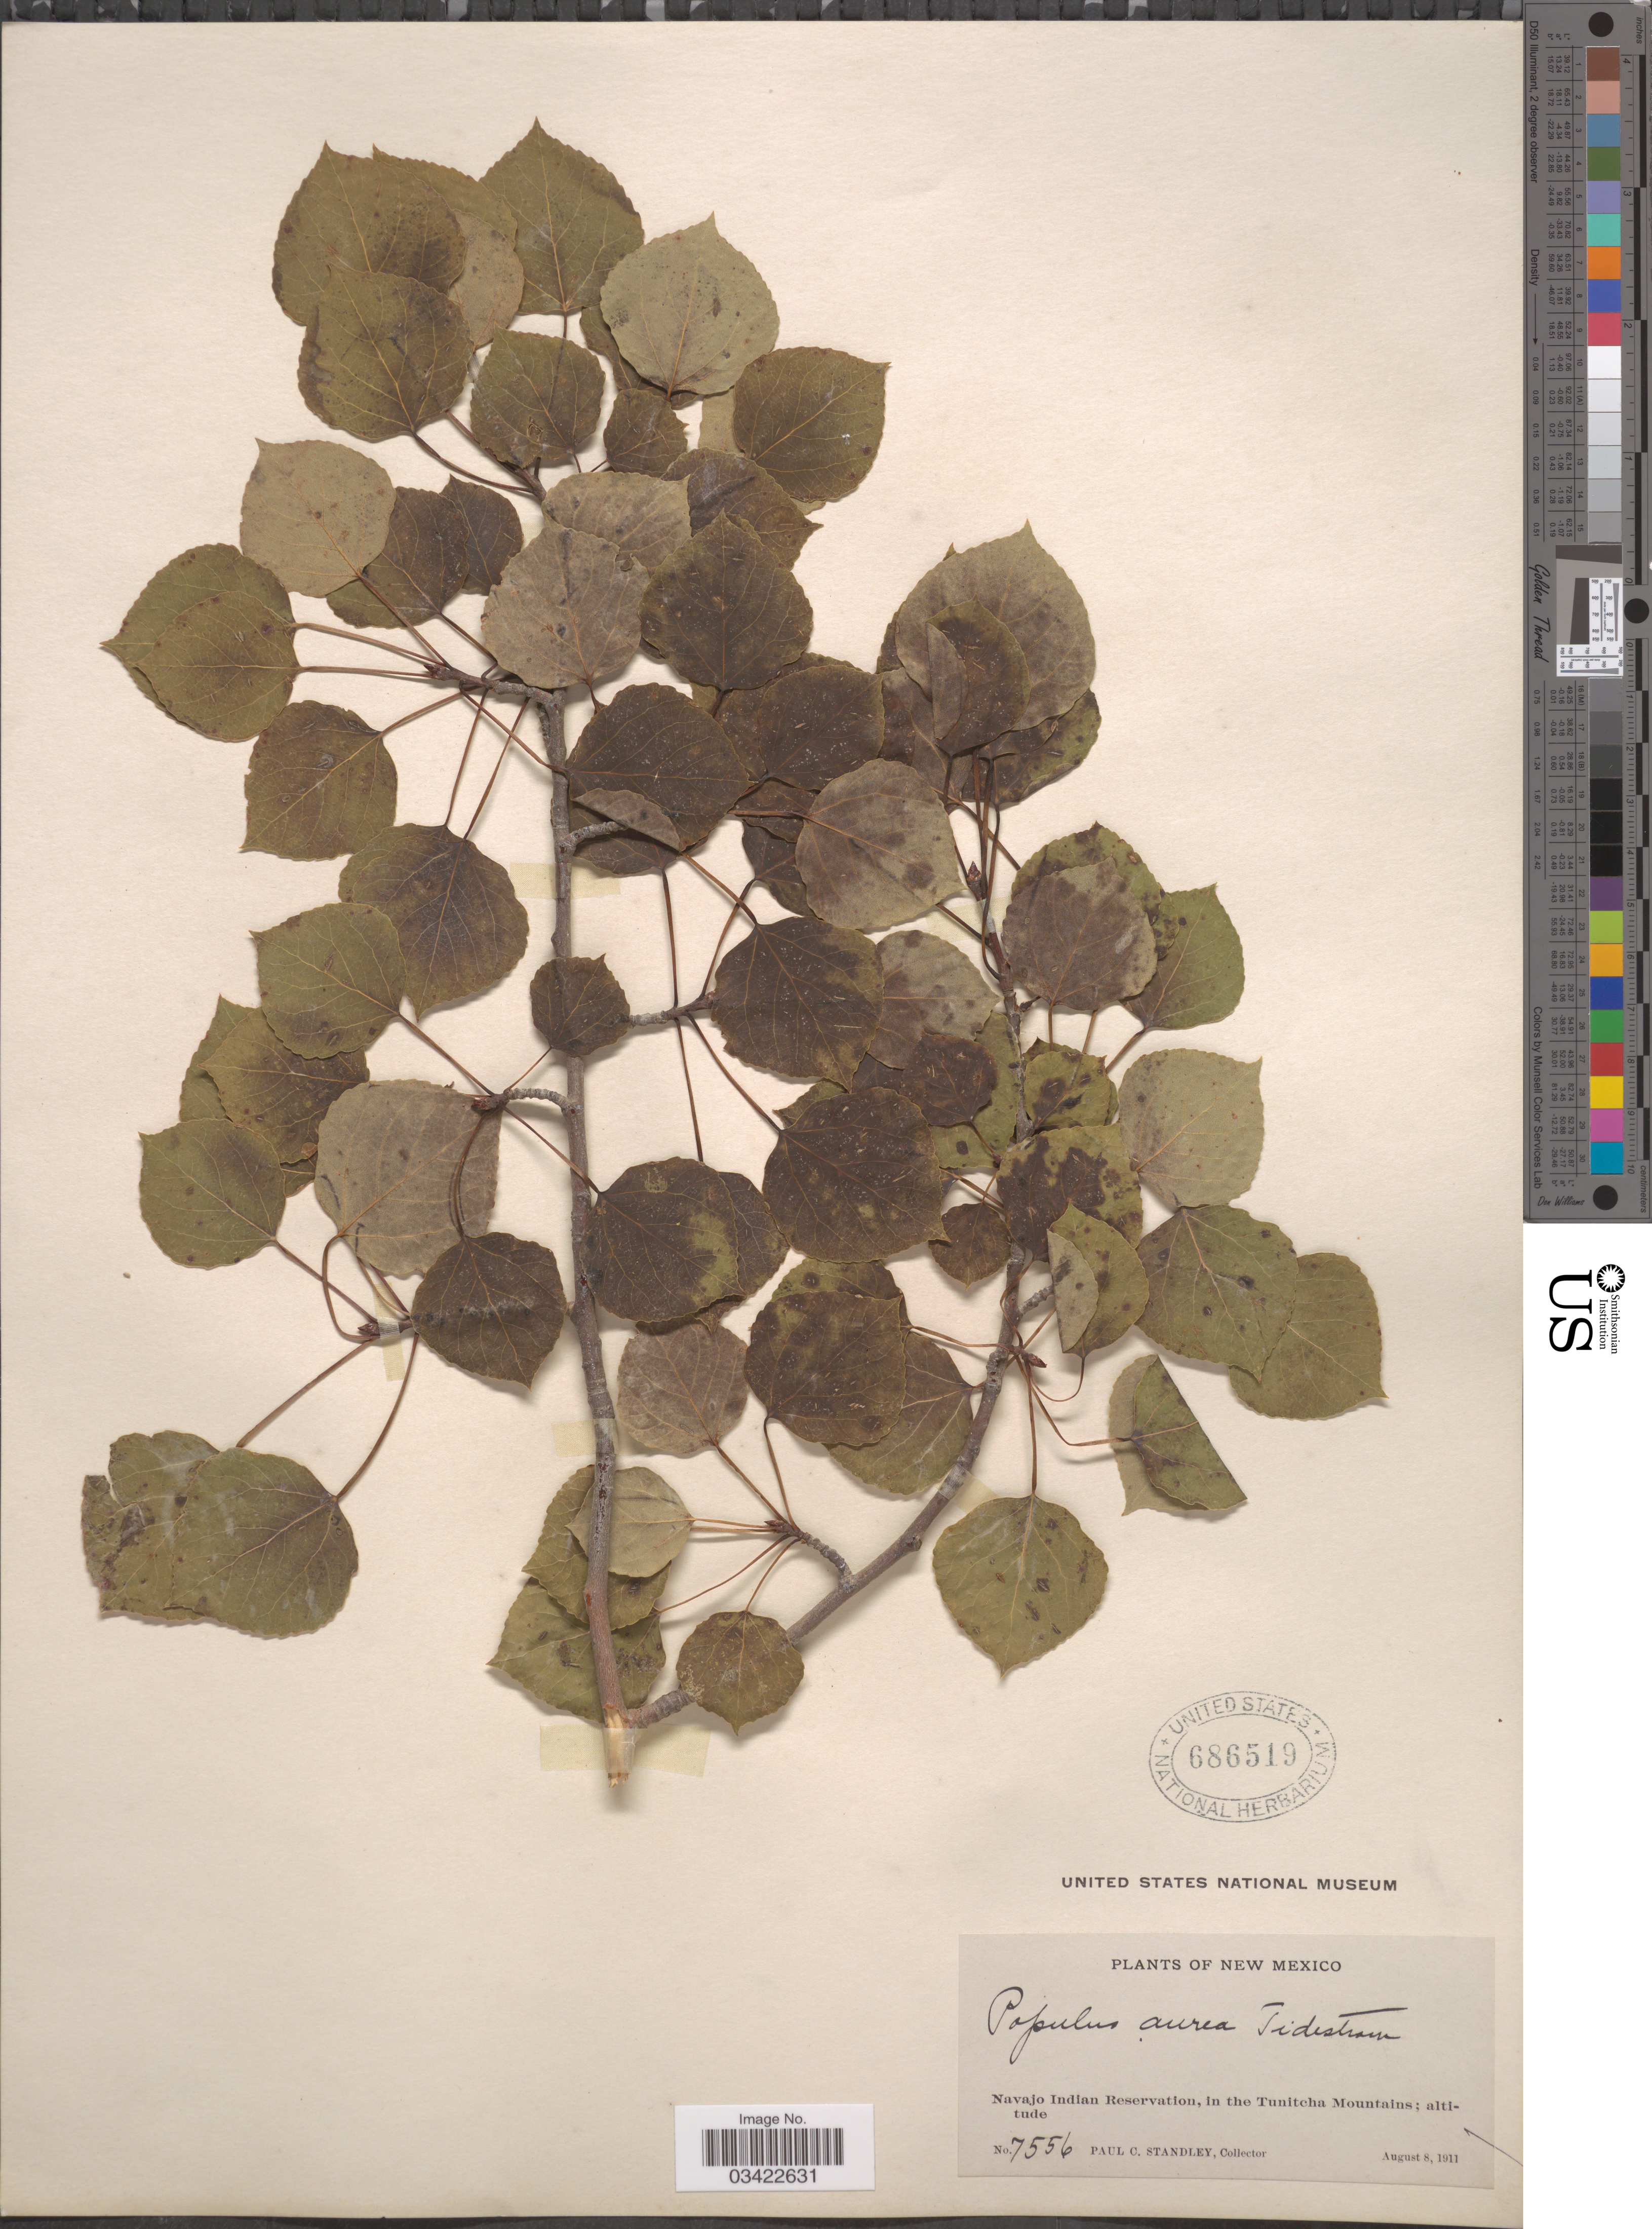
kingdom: Plantae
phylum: Tracheophyta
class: Magnoliopsida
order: Malpighiales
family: Salicaceae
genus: Populus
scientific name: Populus tremuloides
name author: Michx.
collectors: P. C. Standley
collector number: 7556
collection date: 1911-08-08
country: United States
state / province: New Mexico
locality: Navajo Indian Reservation, in the Tunitcha Mountains.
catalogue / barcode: US 686519